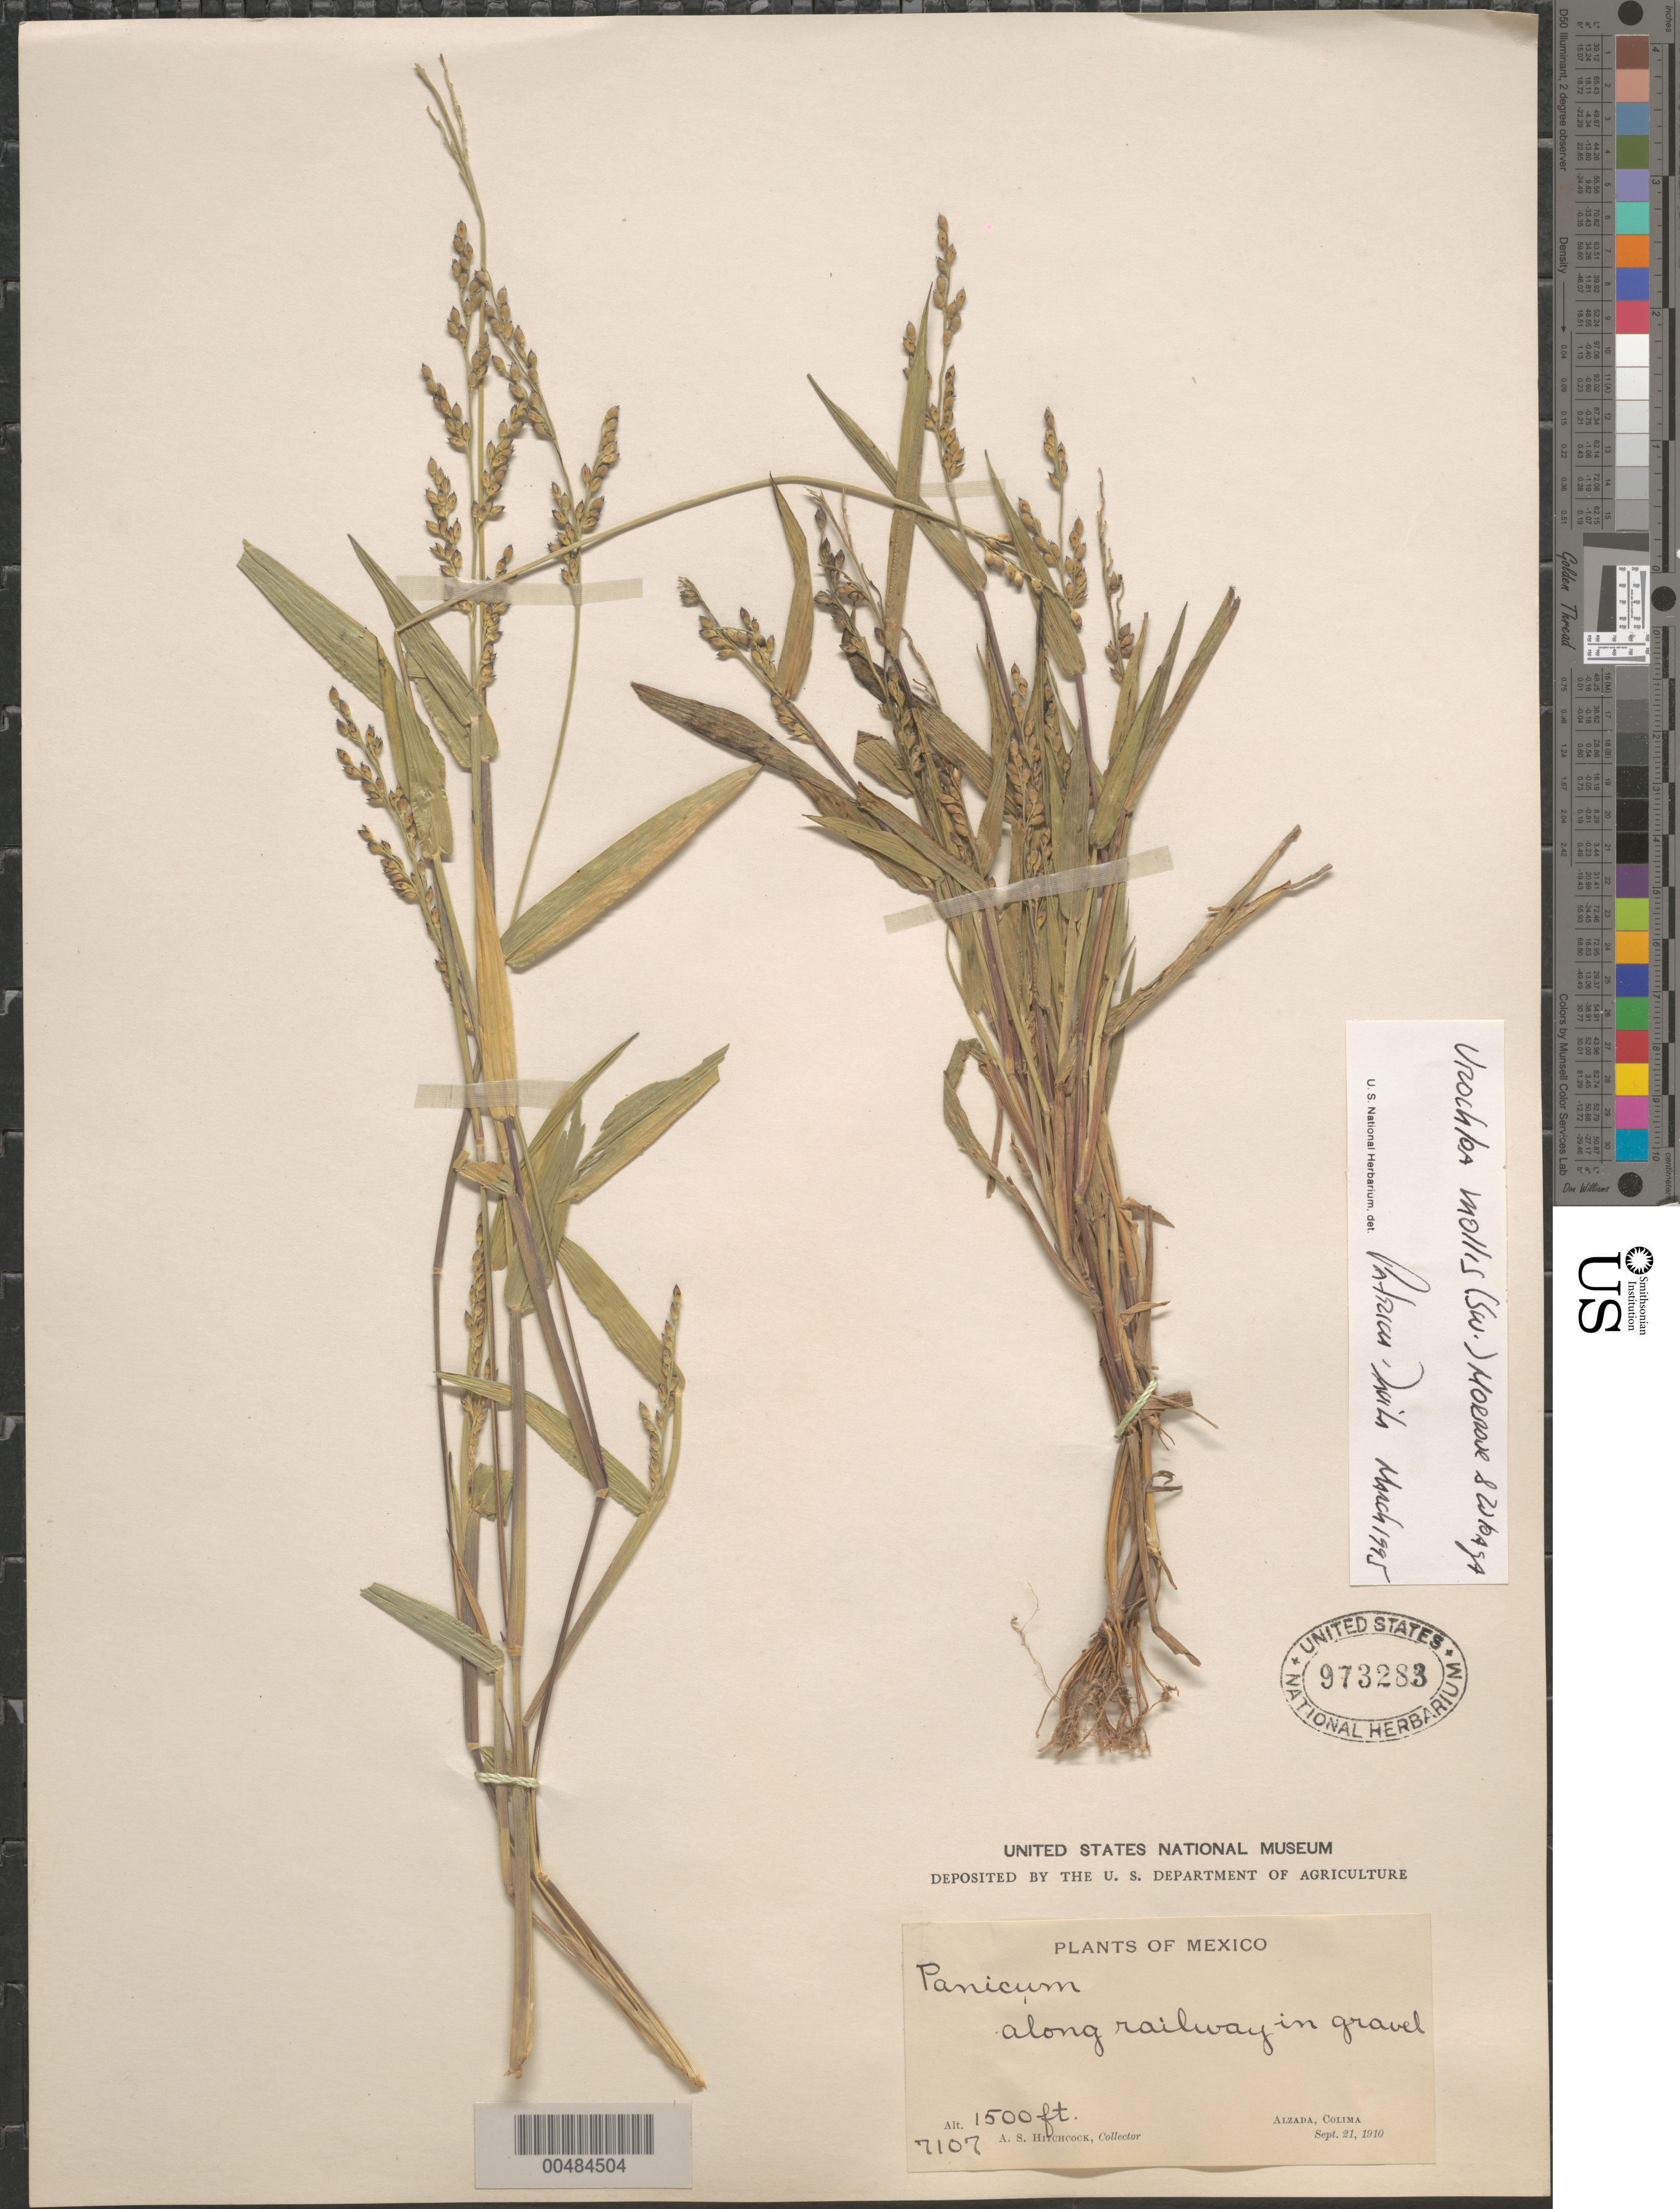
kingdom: Plantae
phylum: Tracheophyta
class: Liliopsida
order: Poales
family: Poaceae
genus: Urochloa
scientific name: Urochloa mollis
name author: (Sw.) Morrone & Zuloaga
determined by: Dávila, P. D.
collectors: A. S. Hitchcock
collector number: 7107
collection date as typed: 21 Sep 1910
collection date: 1910-09-21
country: Mexico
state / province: Colima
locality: Alzada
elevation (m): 457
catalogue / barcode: US 973283